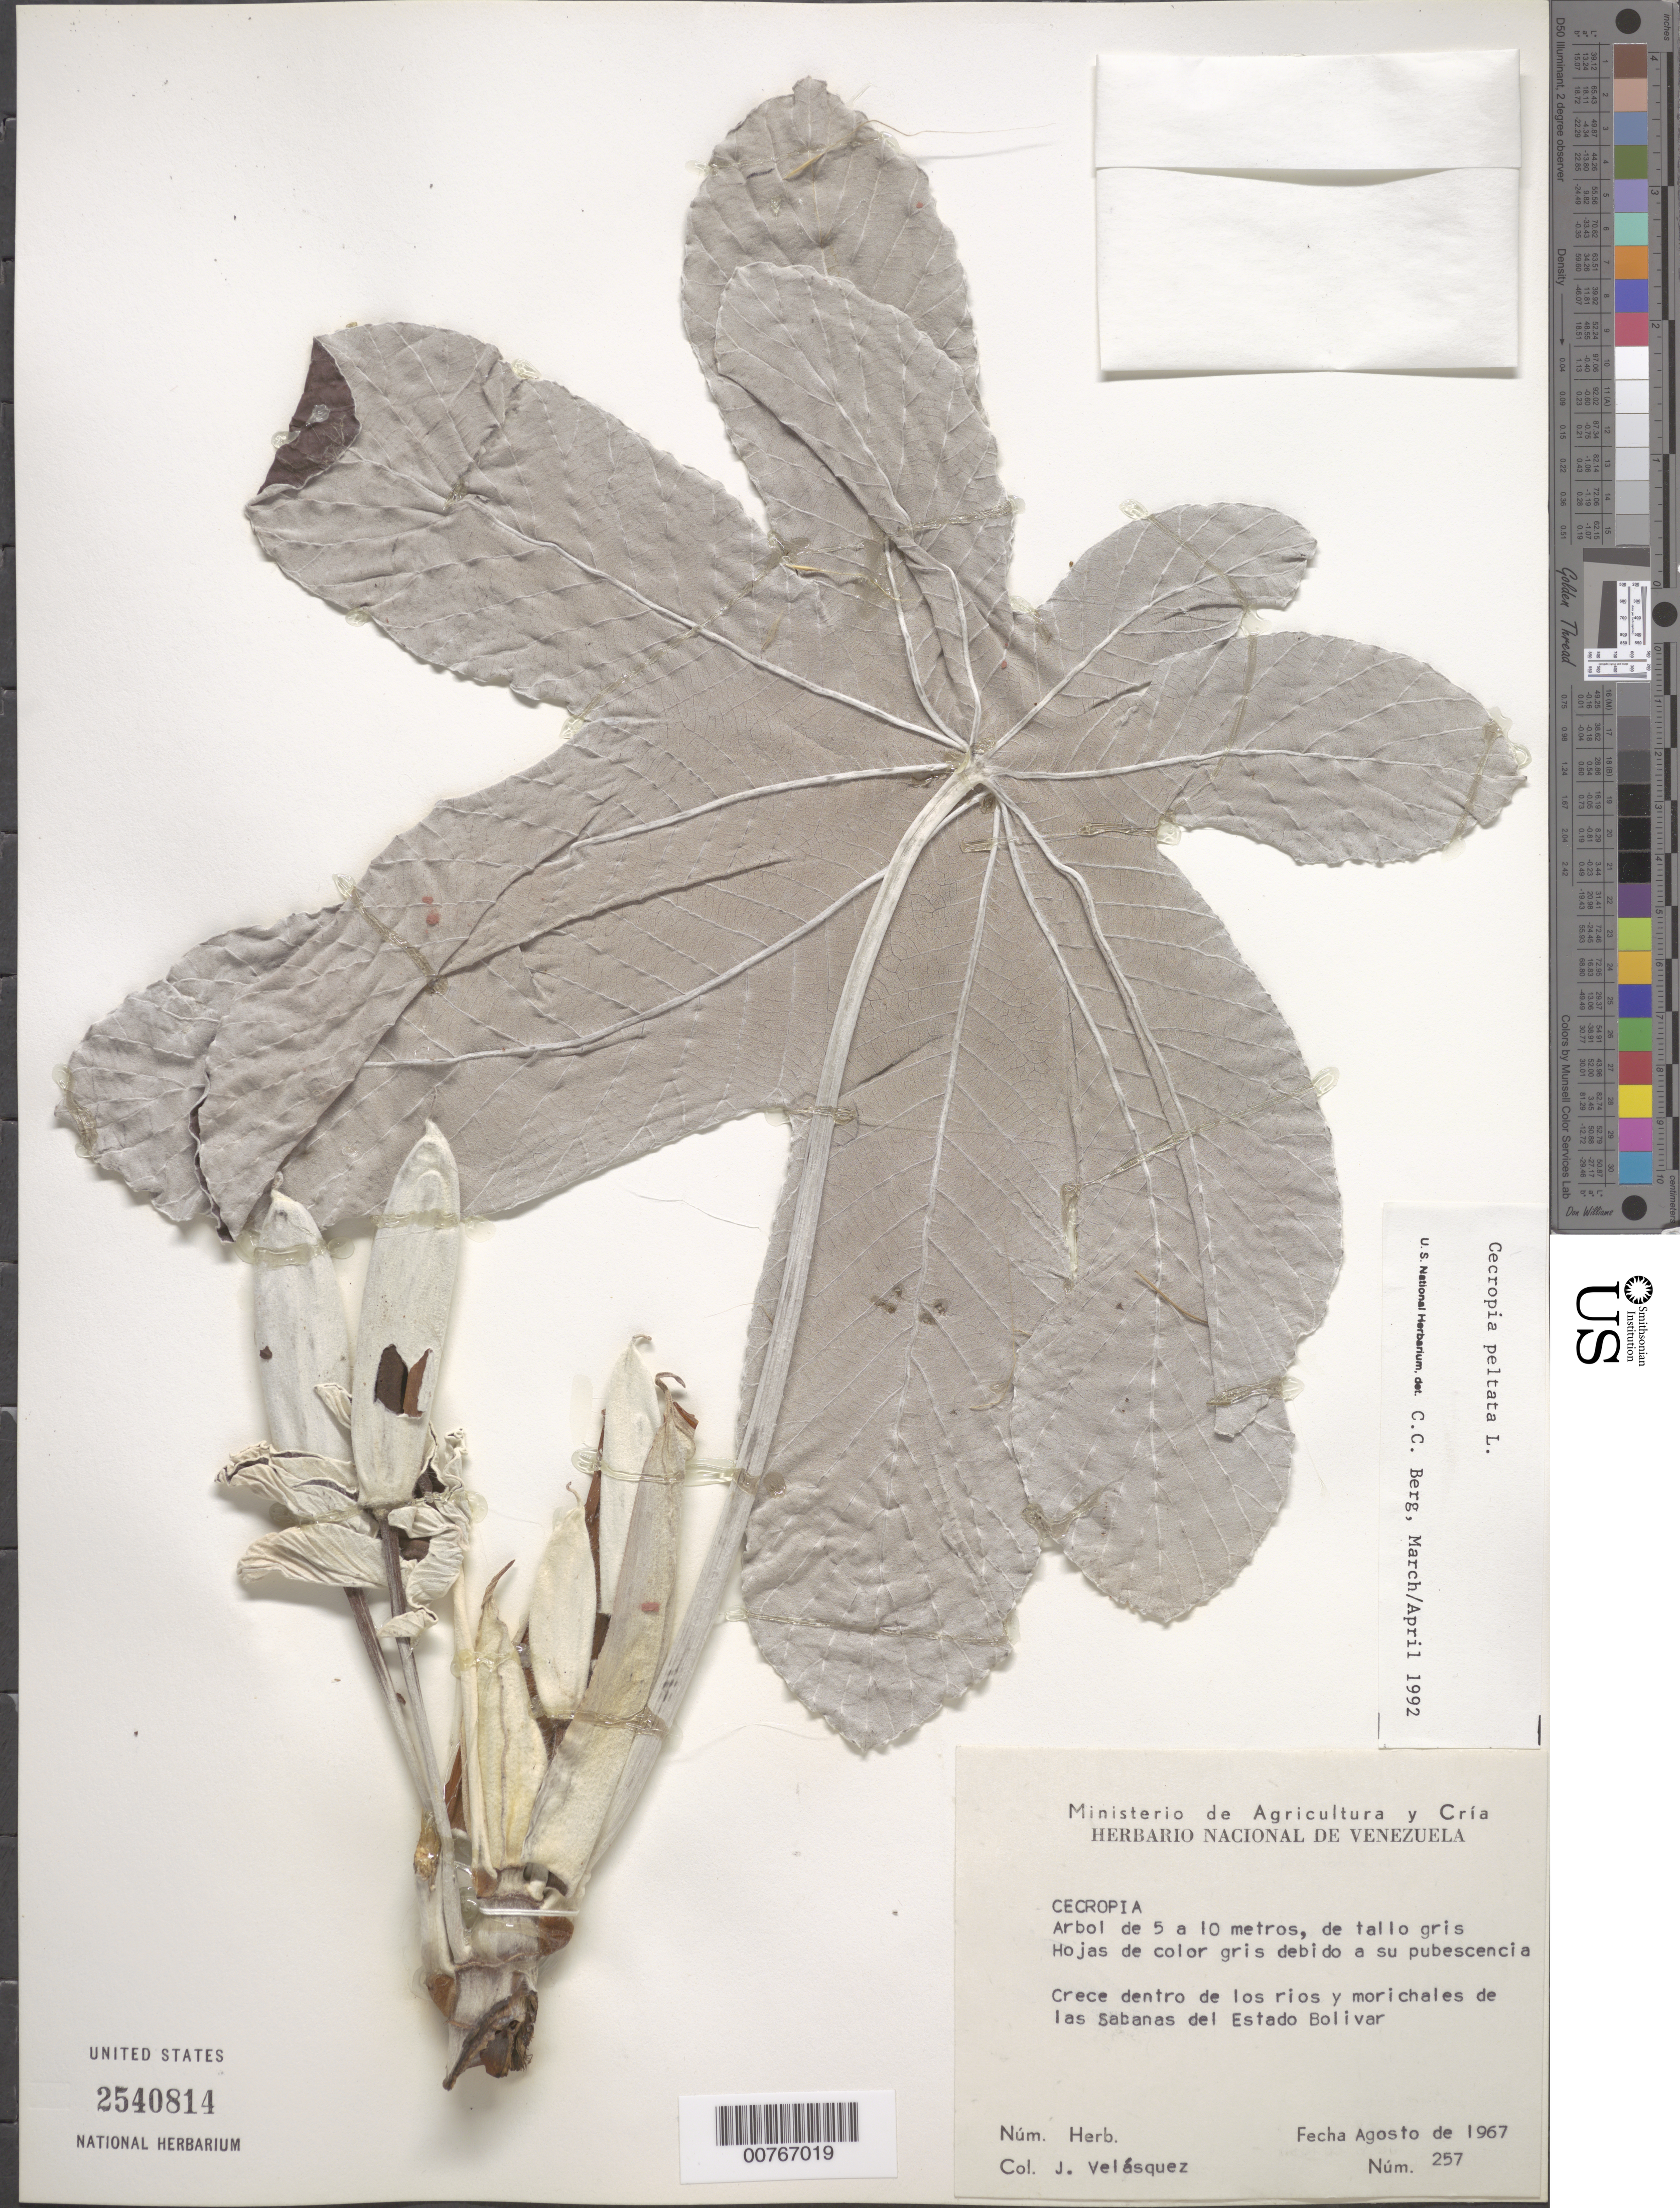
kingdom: Plantae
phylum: Tracheophyta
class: Magnoliopsida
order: Rosales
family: Urticaceae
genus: Cecropia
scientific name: Cecropia peltata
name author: L.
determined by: Berg, C. C.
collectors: J. Velasquez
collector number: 257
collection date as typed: Aug-67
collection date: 1967-08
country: Venezuela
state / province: Bolívar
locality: Las Sabanas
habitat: Dentro de los rios y morichales de las sabanas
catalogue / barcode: US 2540814